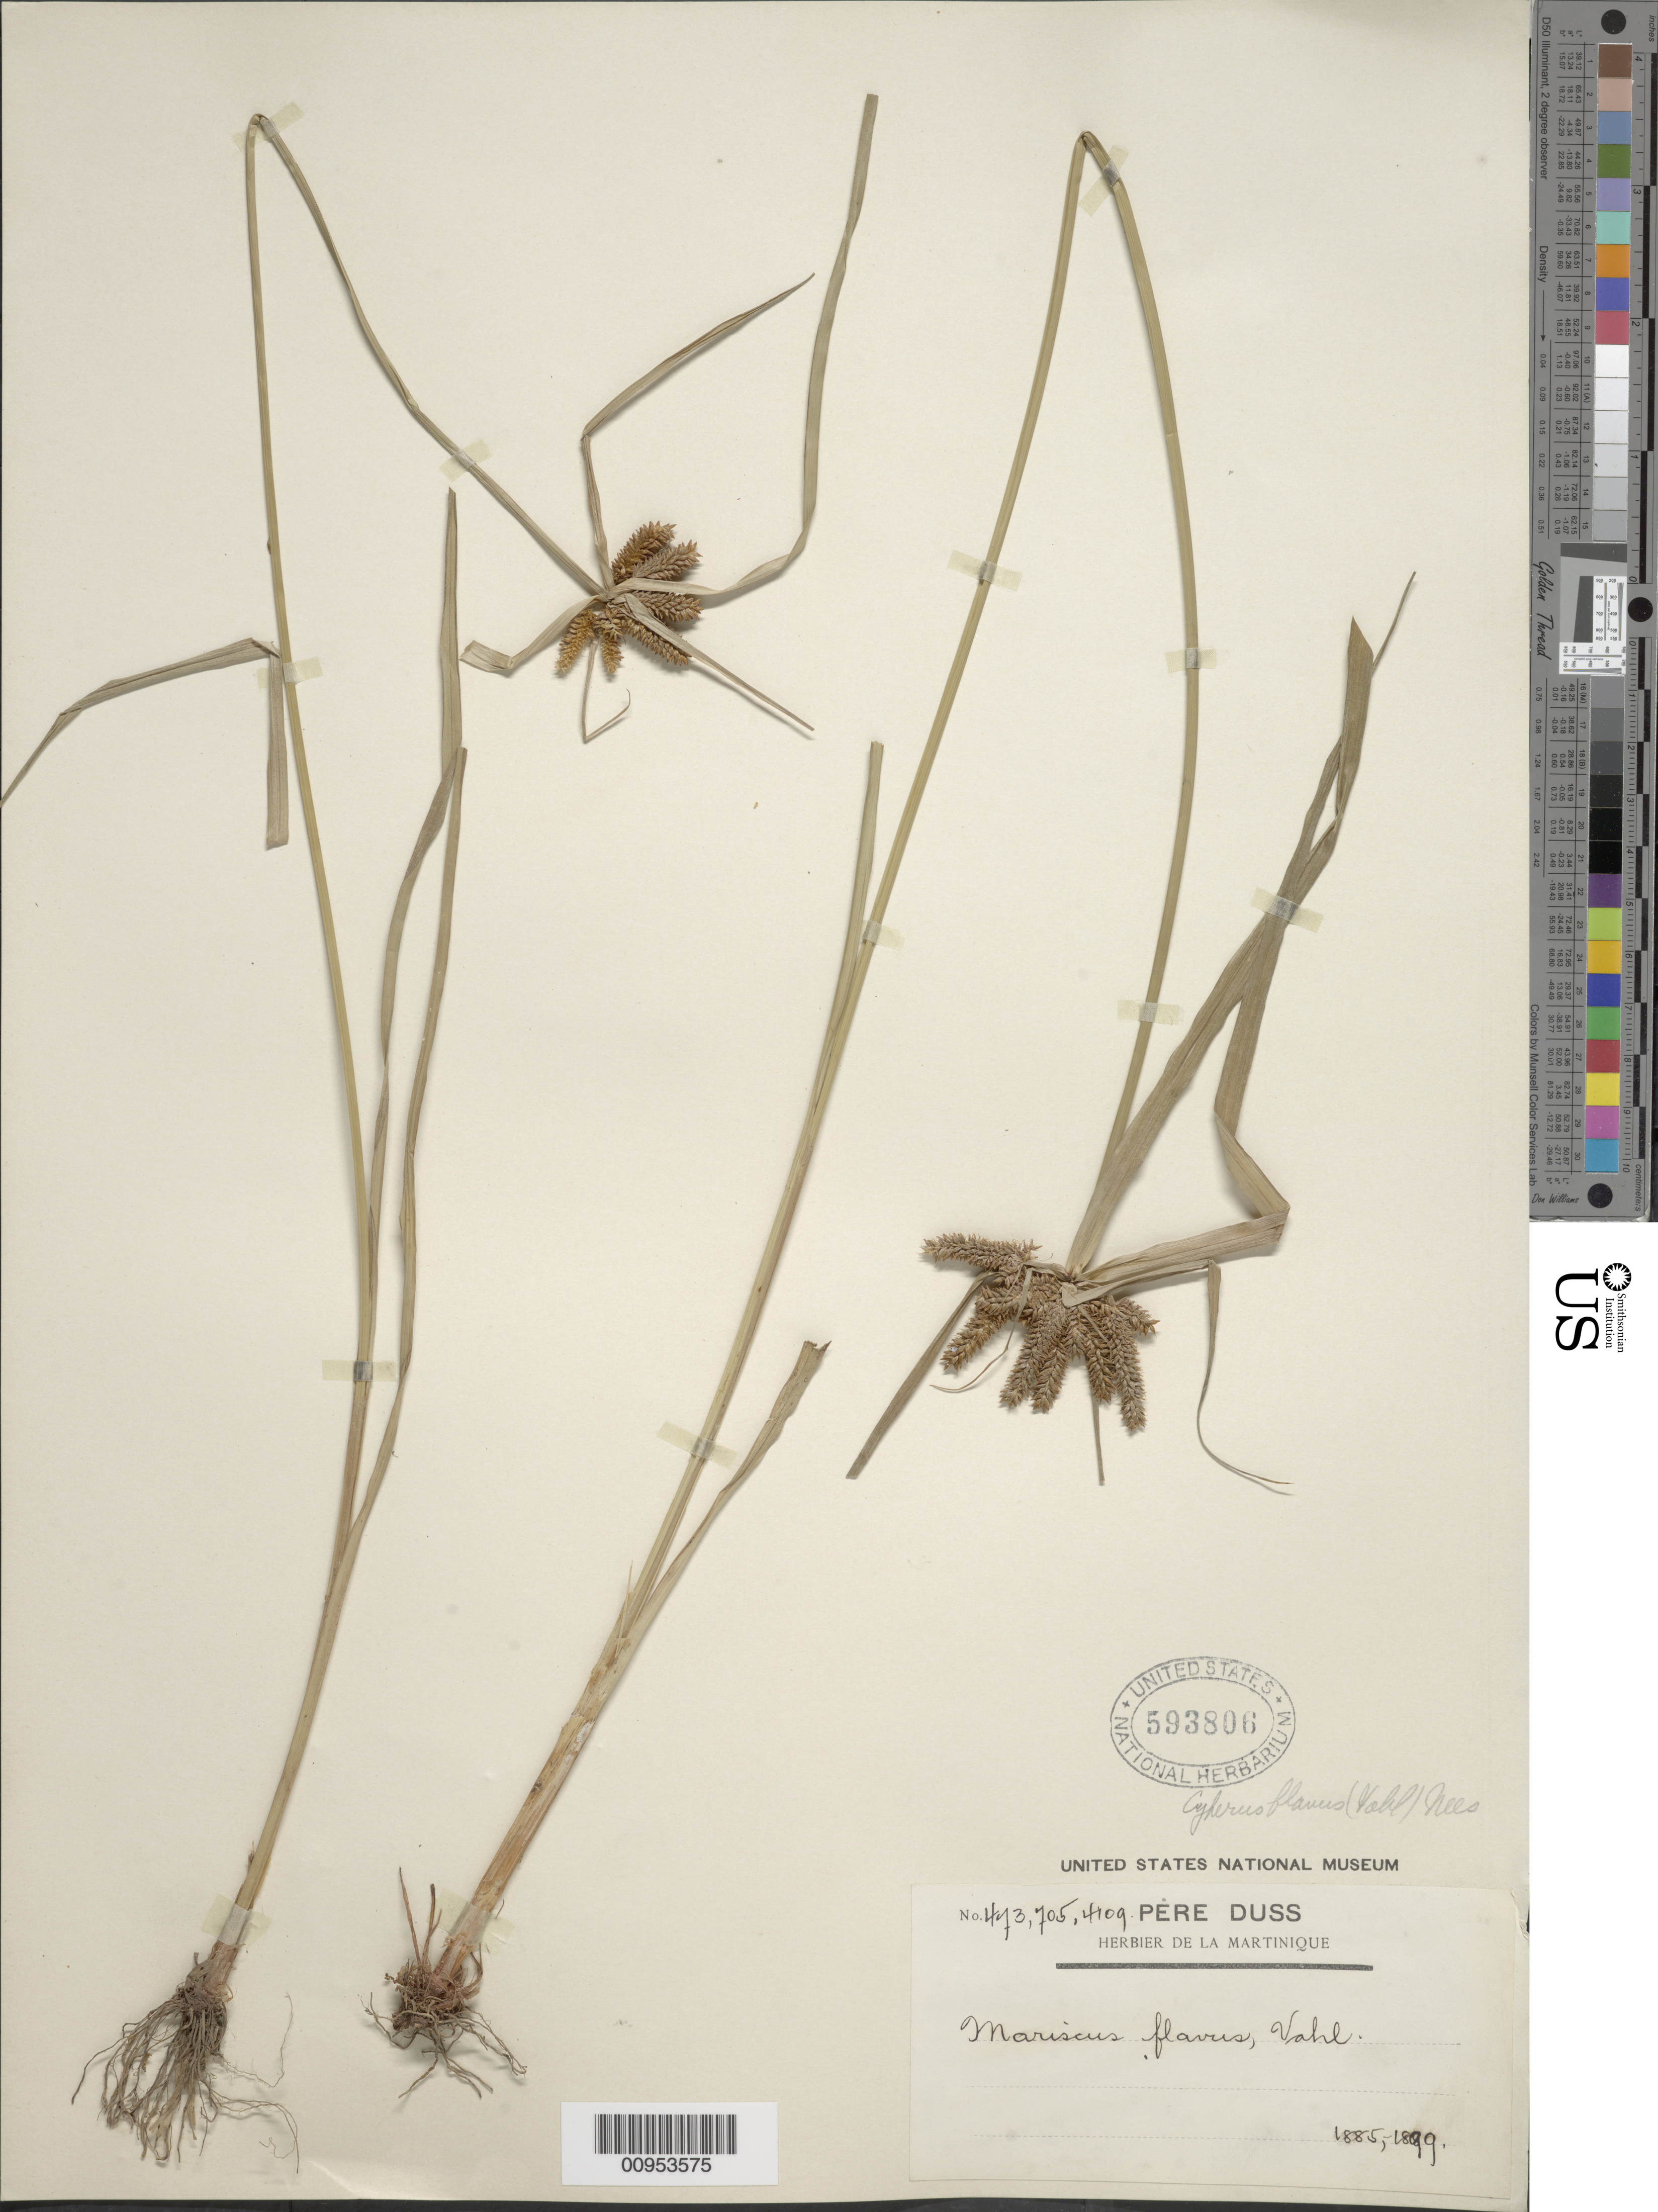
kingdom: Plantae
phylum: Tracheophyta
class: Liliopsida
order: Poales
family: Cyperaceae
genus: Cyperus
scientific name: Cyperus aggregatus var. aggregatus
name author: (Willd.) Endl.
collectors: Père Duss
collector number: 473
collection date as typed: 1885 to -- --- 1899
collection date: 1885/1899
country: Martinique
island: Martinique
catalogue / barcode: US 593806